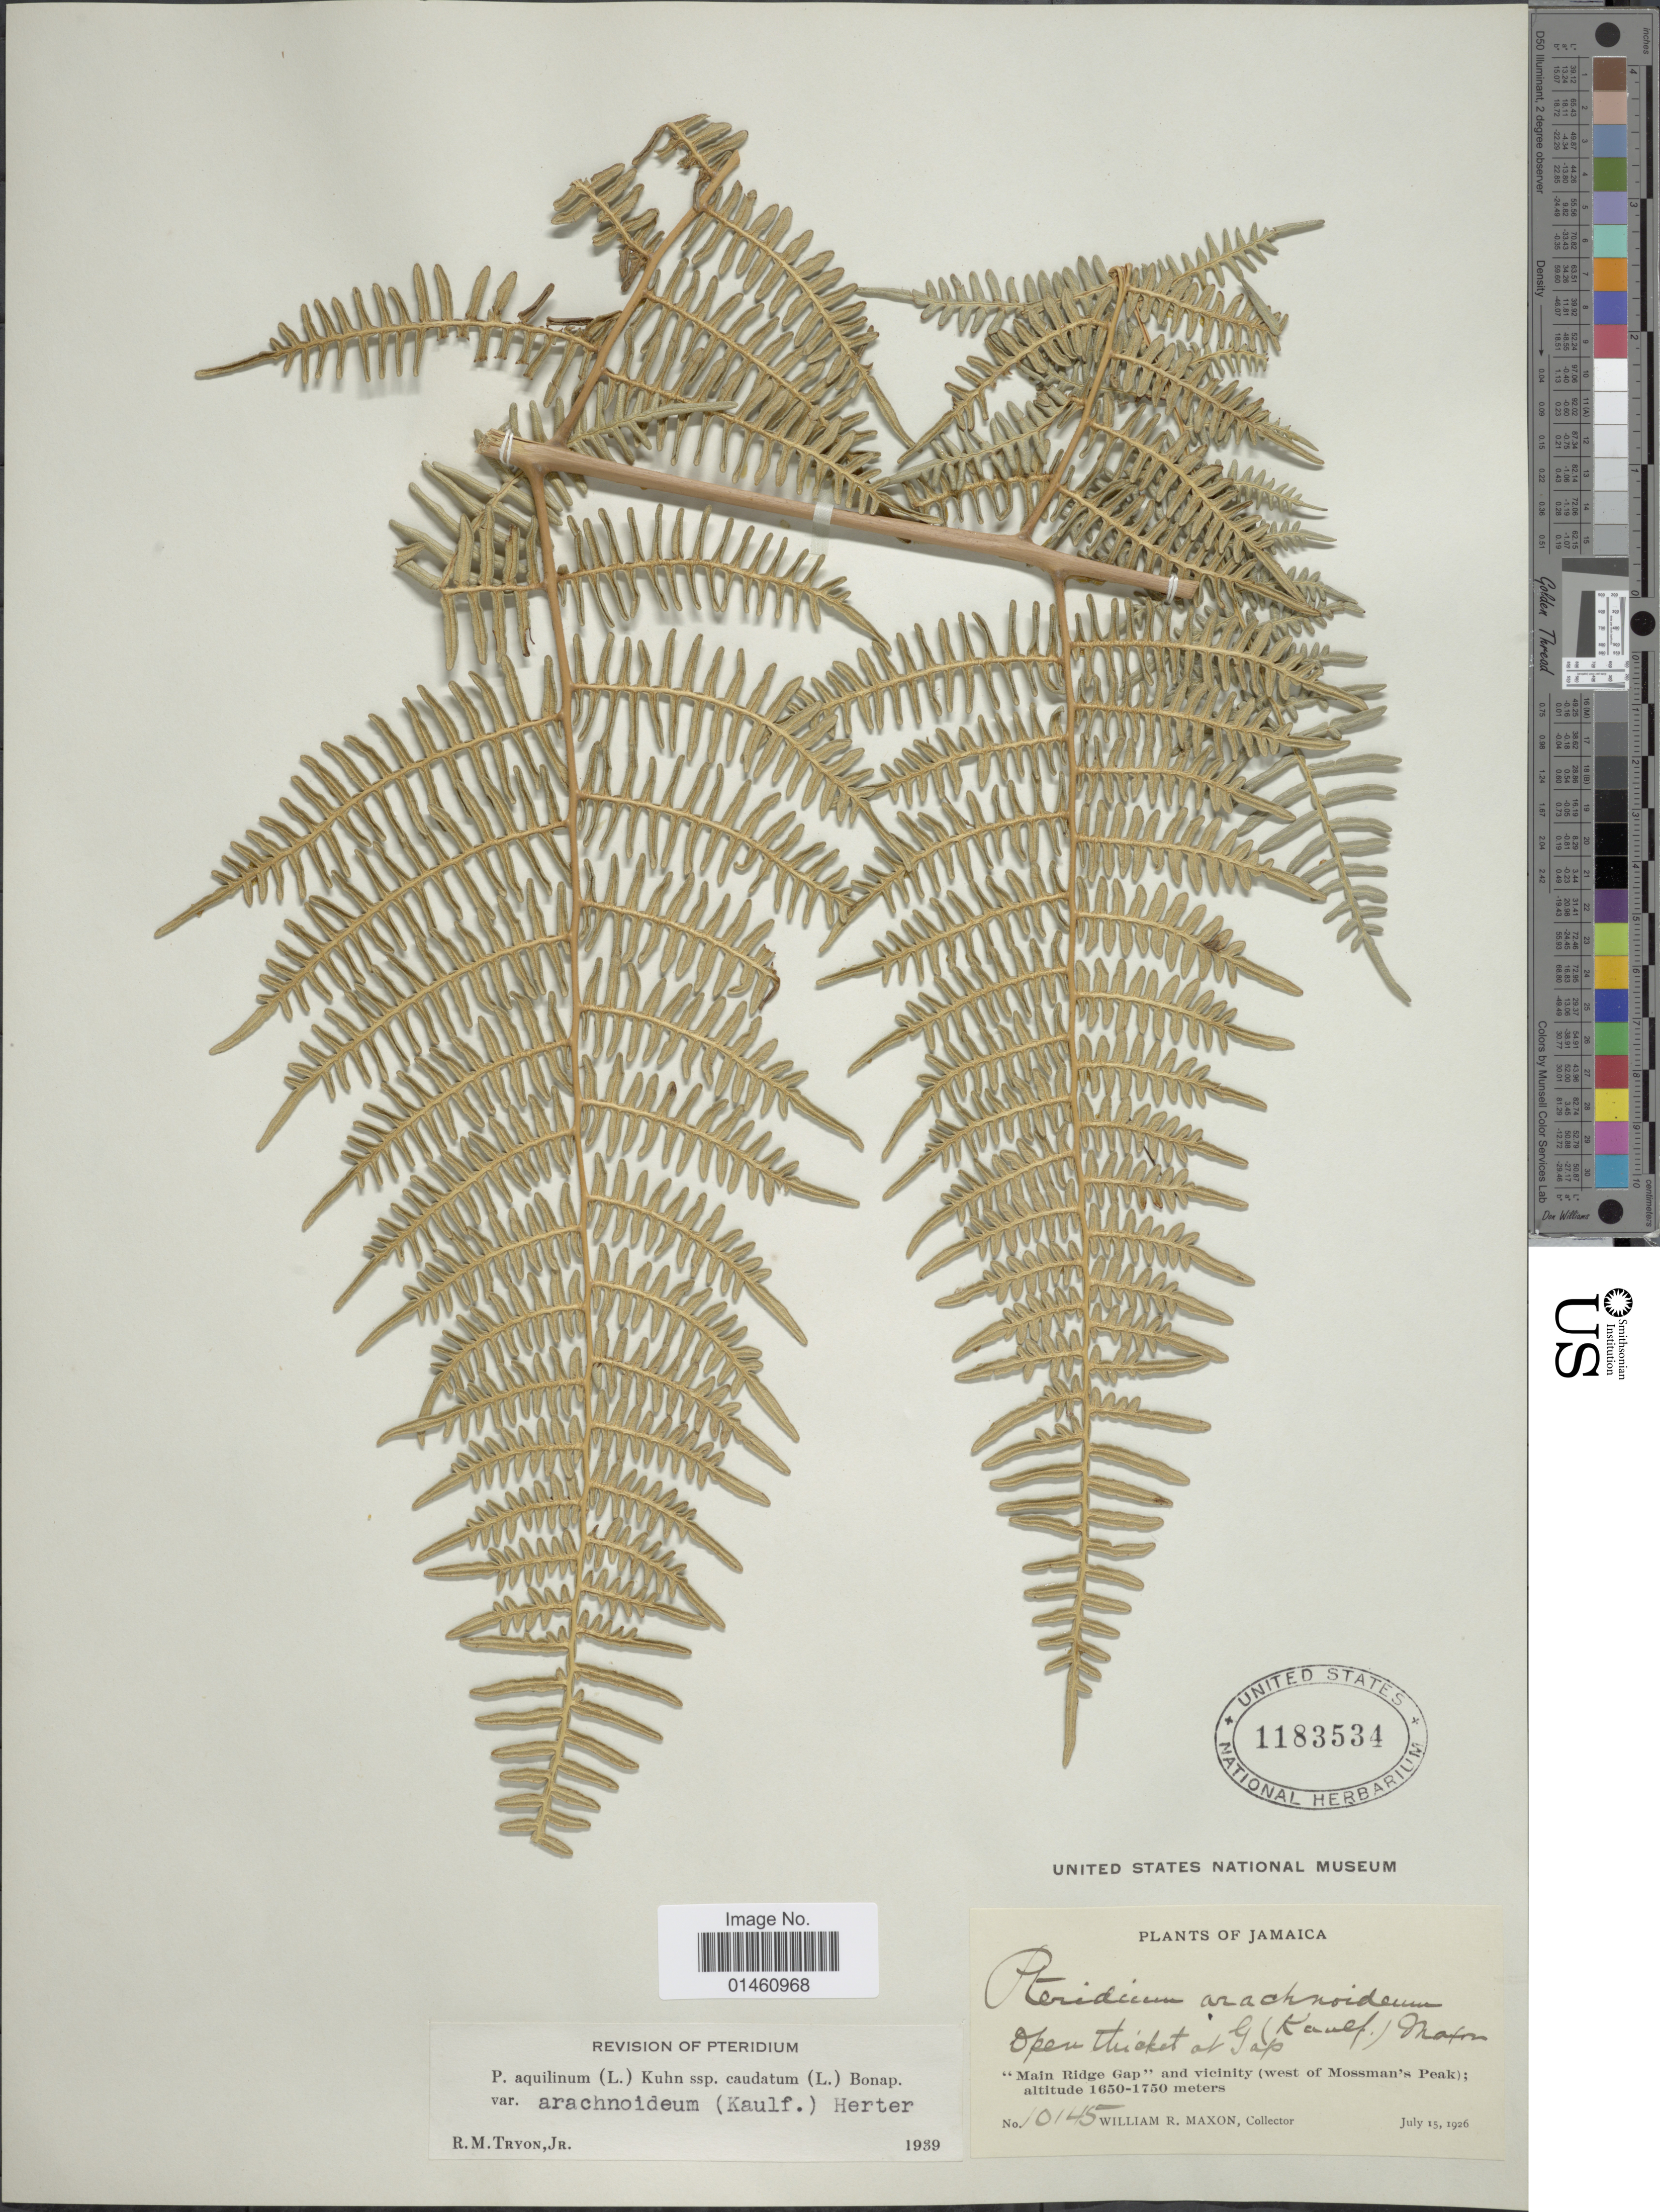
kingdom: Plantae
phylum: Tracheophyta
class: Polypodiopsida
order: Polypodiales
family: Dennstaedtiaceae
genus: Pteridium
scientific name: Pteridium aquilinum var. arachnoideum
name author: (Kaulf.) Herter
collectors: W. R. Maxon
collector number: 10145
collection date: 1926-07-15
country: Jamaica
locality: Open thicket at Gap, "Main Ridge Gap"and vicinity (west of Mossman's Peak).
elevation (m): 1650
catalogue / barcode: US 1183534